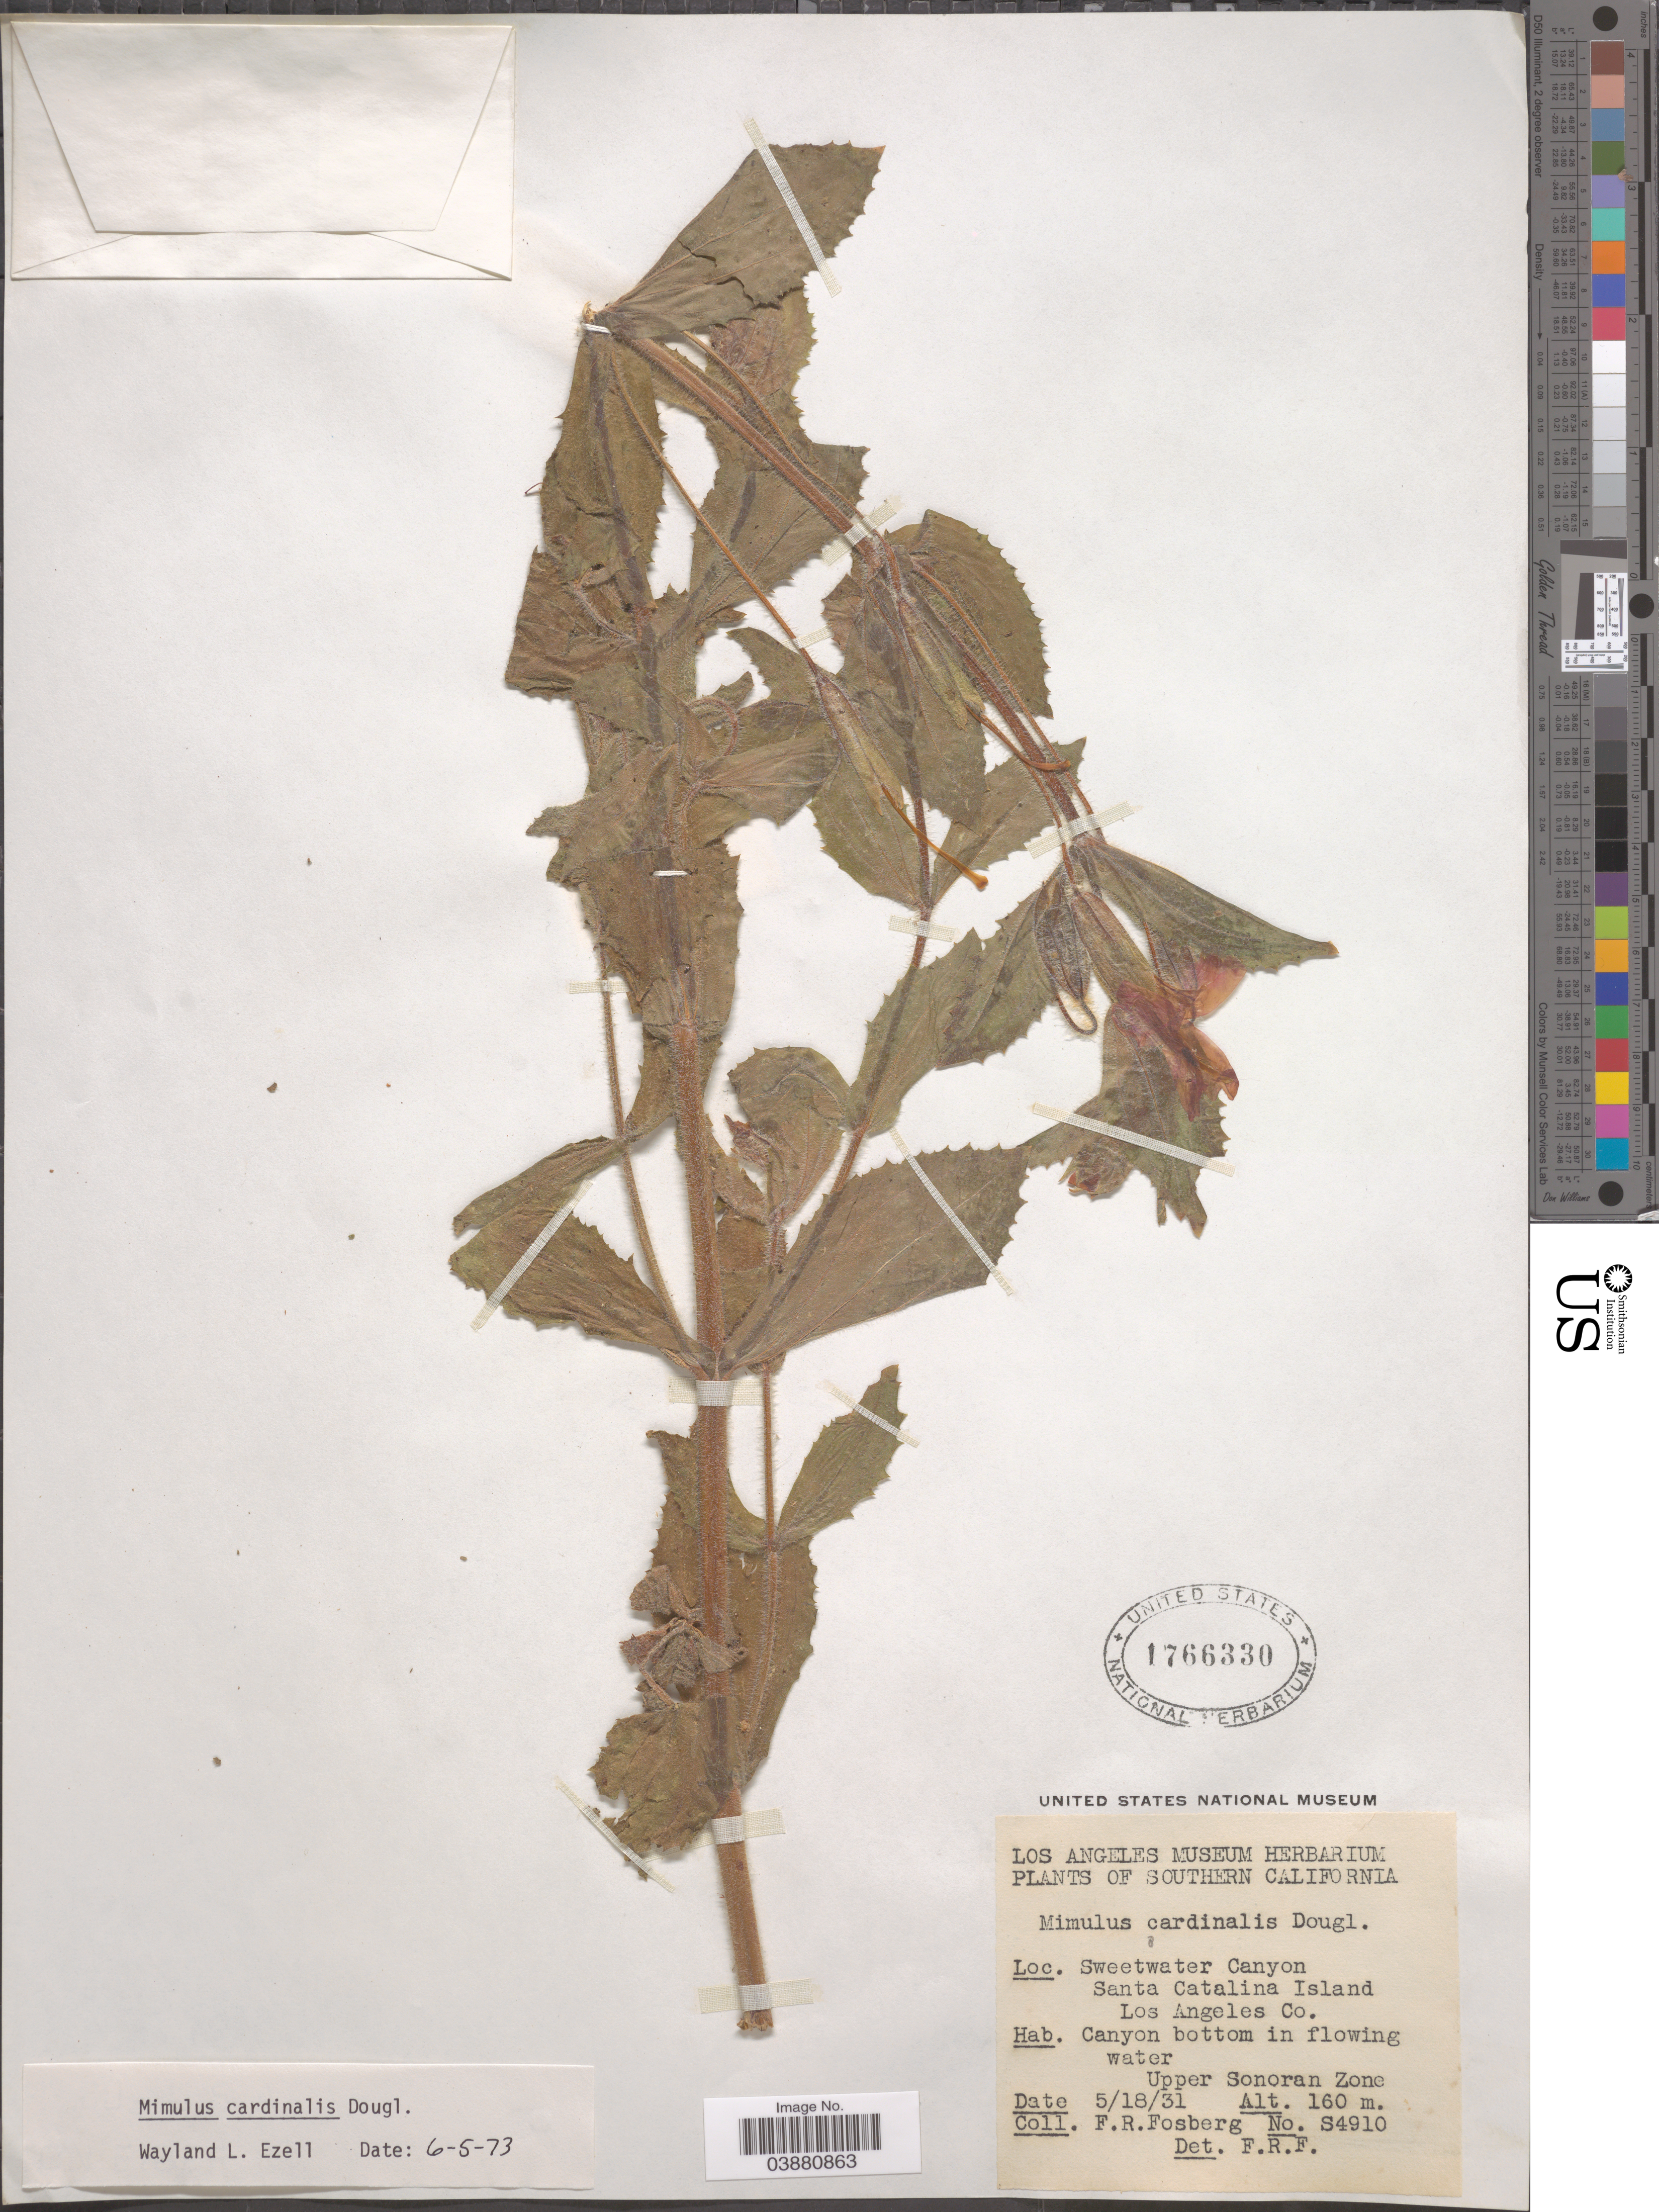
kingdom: Plantae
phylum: Tracheophyta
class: Magnoliopsida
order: Lamiales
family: Phrymaceae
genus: Mimulus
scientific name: Mimulus cardinalis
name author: Douglas ex Benth.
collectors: F. R. Fosberg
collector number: S4910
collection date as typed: Transcribed d/m/y: 18/5/31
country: United States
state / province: California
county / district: Los Angeles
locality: Southern California. Sweetwater Canyon. Santa Catalina Island. Los Angeles Co. Upper Sonoran Zone.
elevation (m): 160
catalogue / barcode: US 1766330